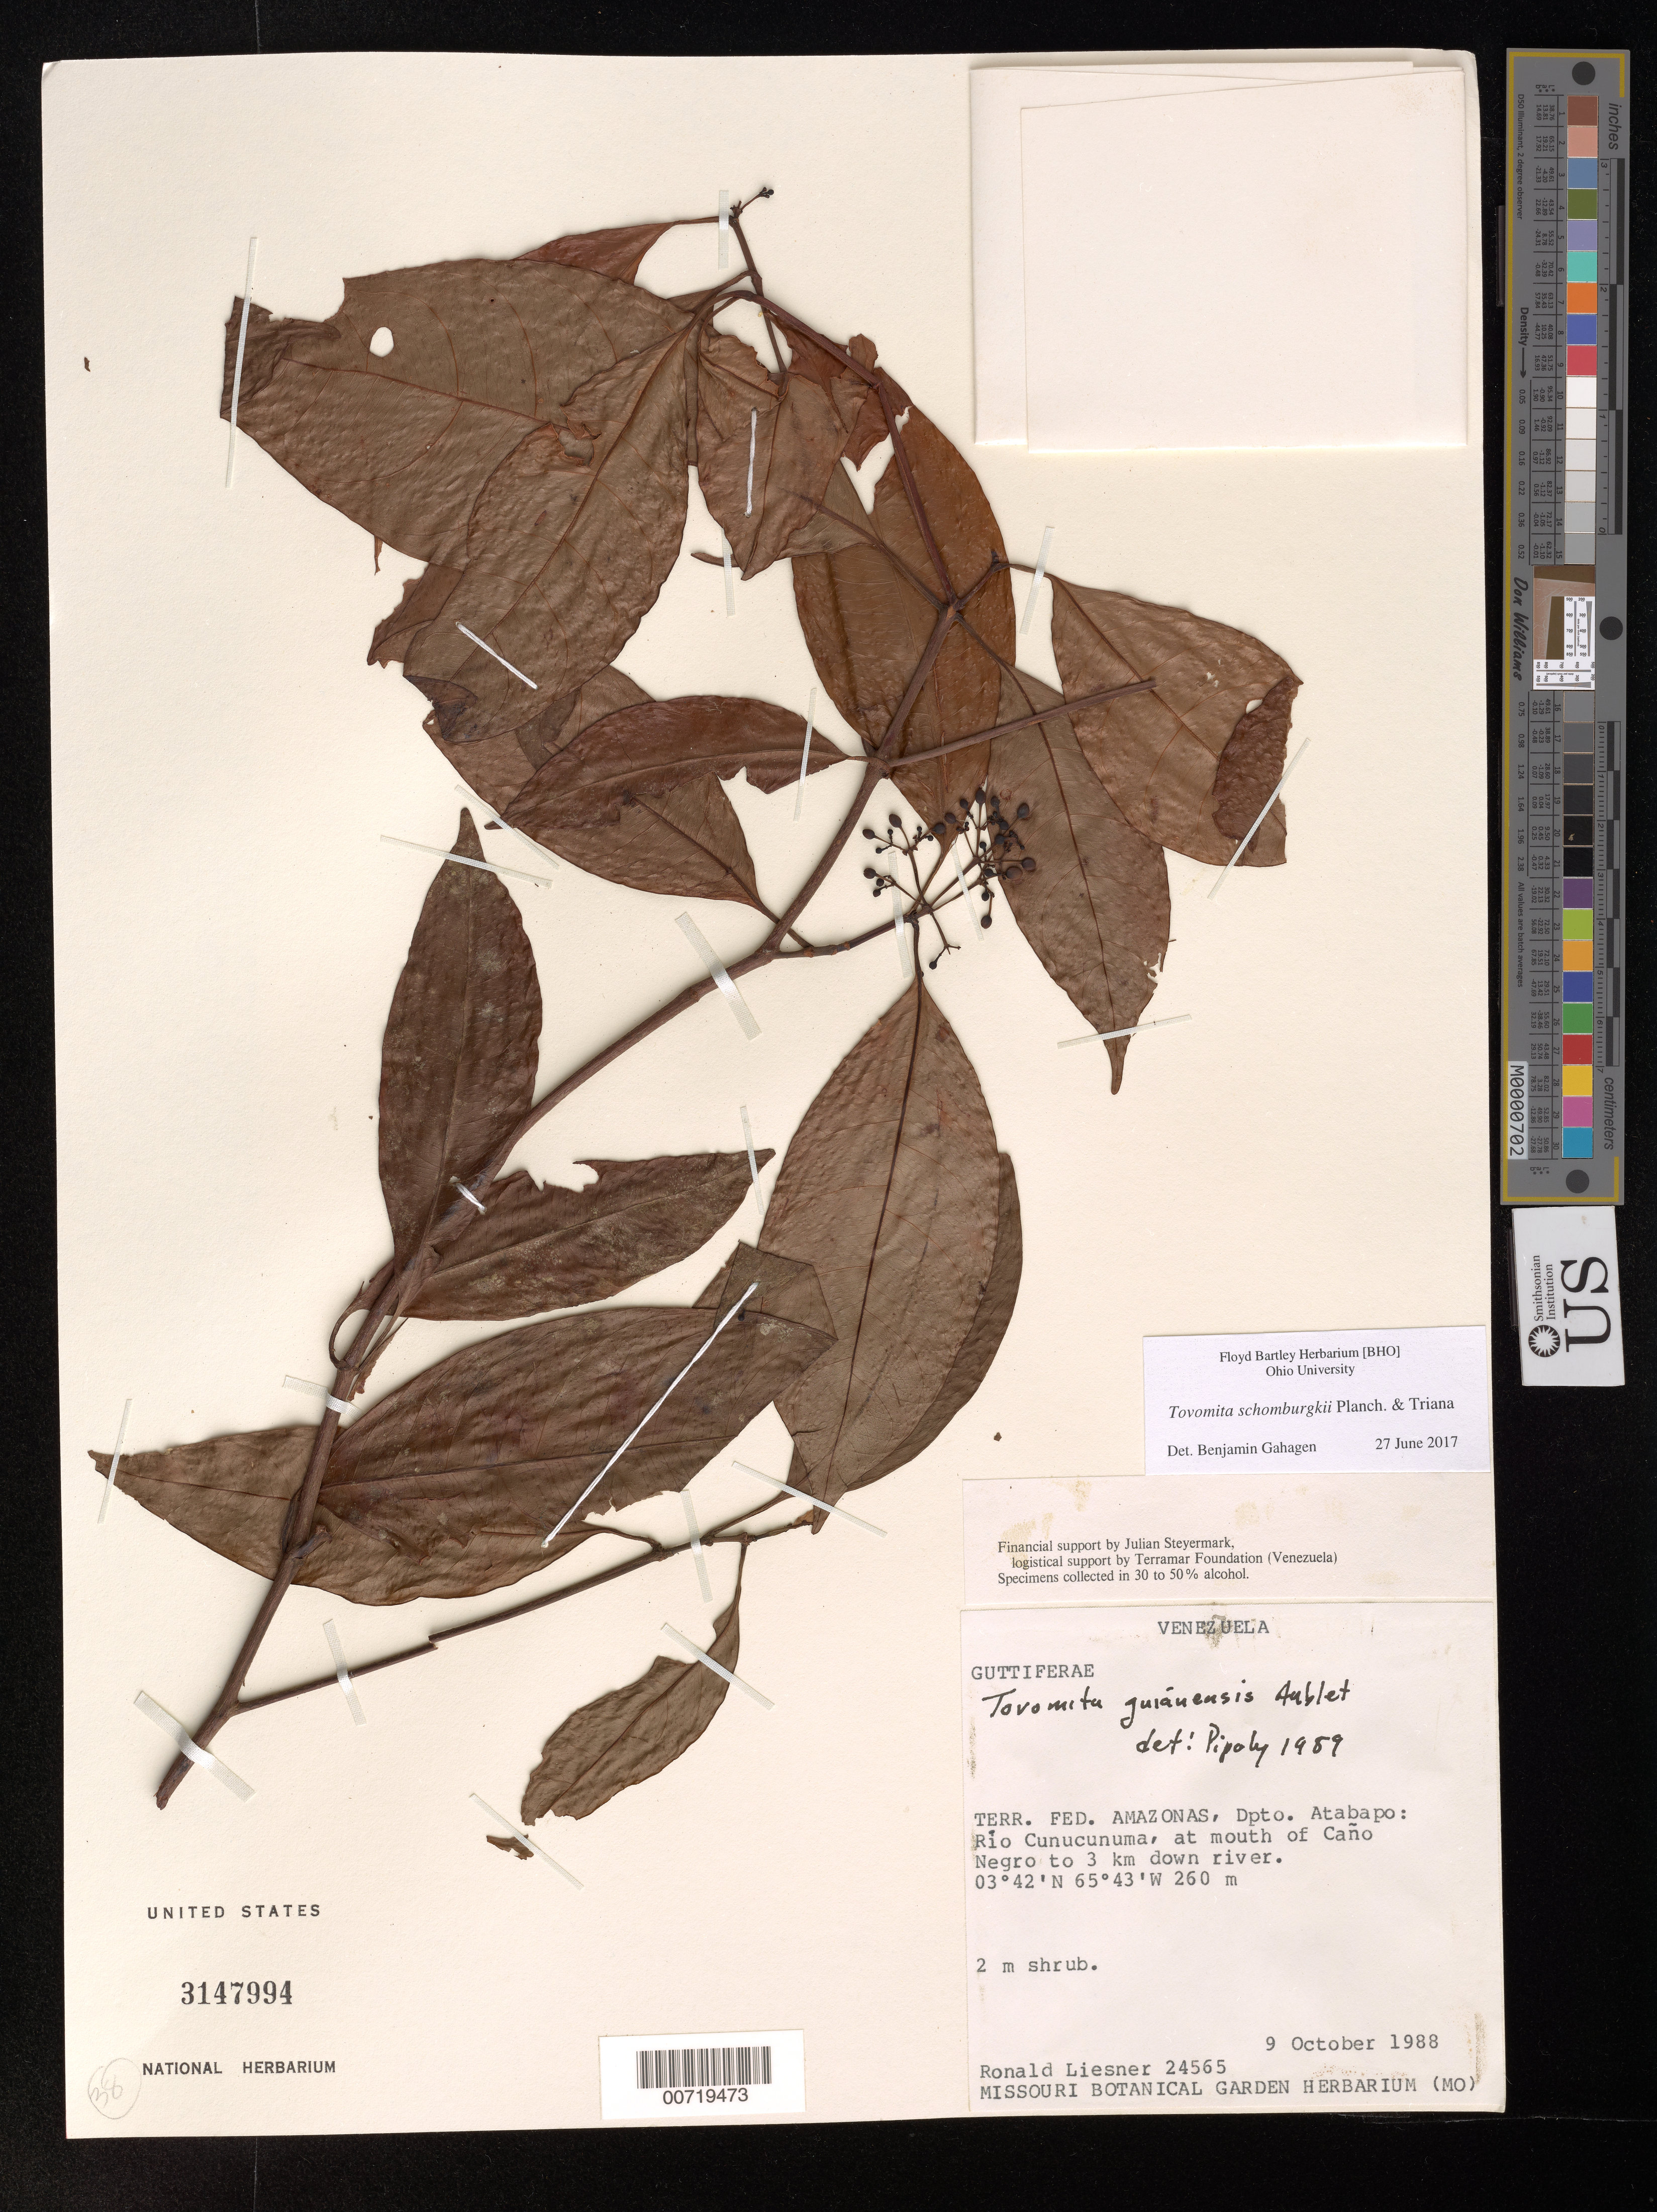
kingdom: Plantae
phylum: Tracheophyta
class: Magnoliopsida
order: Malpighiales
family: Clusiaceae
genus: Tovomita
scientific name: Tovomita schomburgkii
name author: Planch. & Triana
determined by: Gahagen, Benjamin, (BHO), Ohio University (UNITED STATES)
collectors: R. L. Liesner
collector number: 24565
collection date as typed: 9-Oct-88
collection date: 1988-10-09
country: Venezuela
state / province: Amazonas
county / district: Atabapo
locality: Río Cunucunuma, mouth of Caño Negro to 3 km downriver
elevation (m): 260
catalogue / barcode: US 3147994